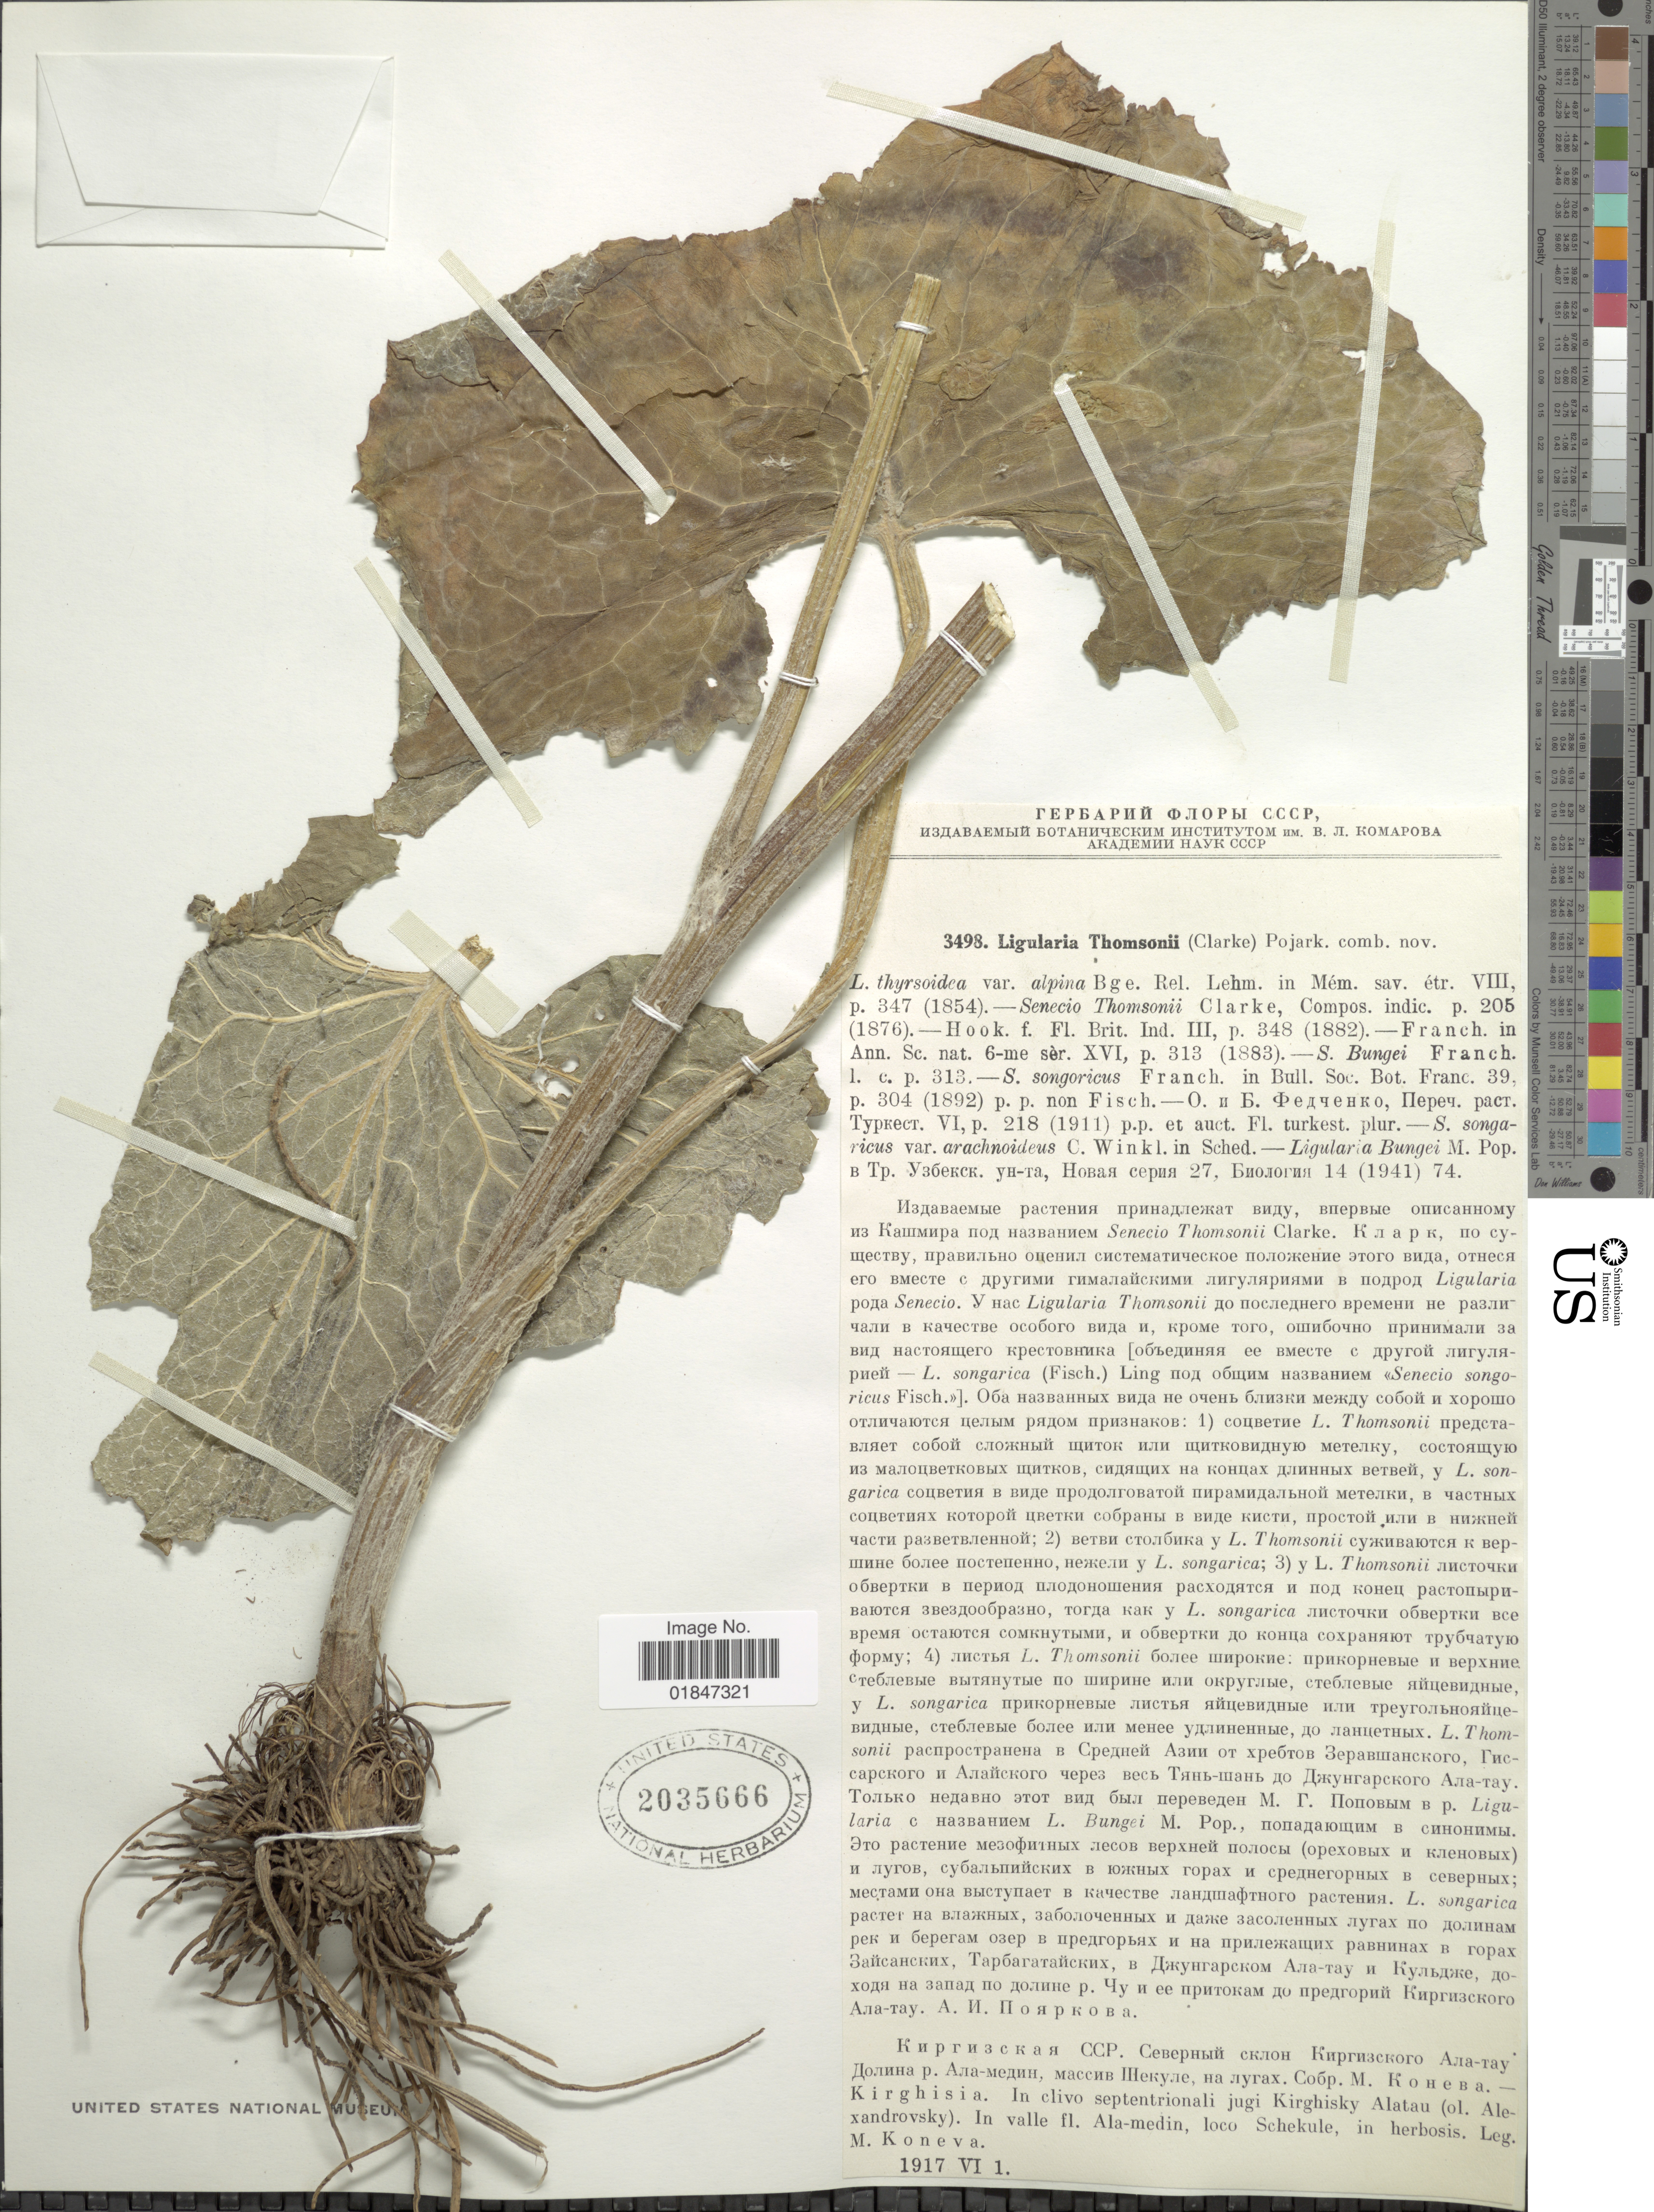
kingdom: Plantae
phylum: Tracheophyta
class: Magnoliopsida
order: Asterales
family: Asteraceae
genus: Ligularia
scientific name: Ligularia thomsonii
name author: (C.B. Clarke) Pojark.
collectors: M. Koneva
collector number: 3498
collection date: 1917-06-01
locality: In clivo septentrionali jugi Kirghisky Alatau (ol. Alexandrovsky). In valle fl. Ala-medin, loco Schekule, in herbosis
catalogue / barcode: US 203666